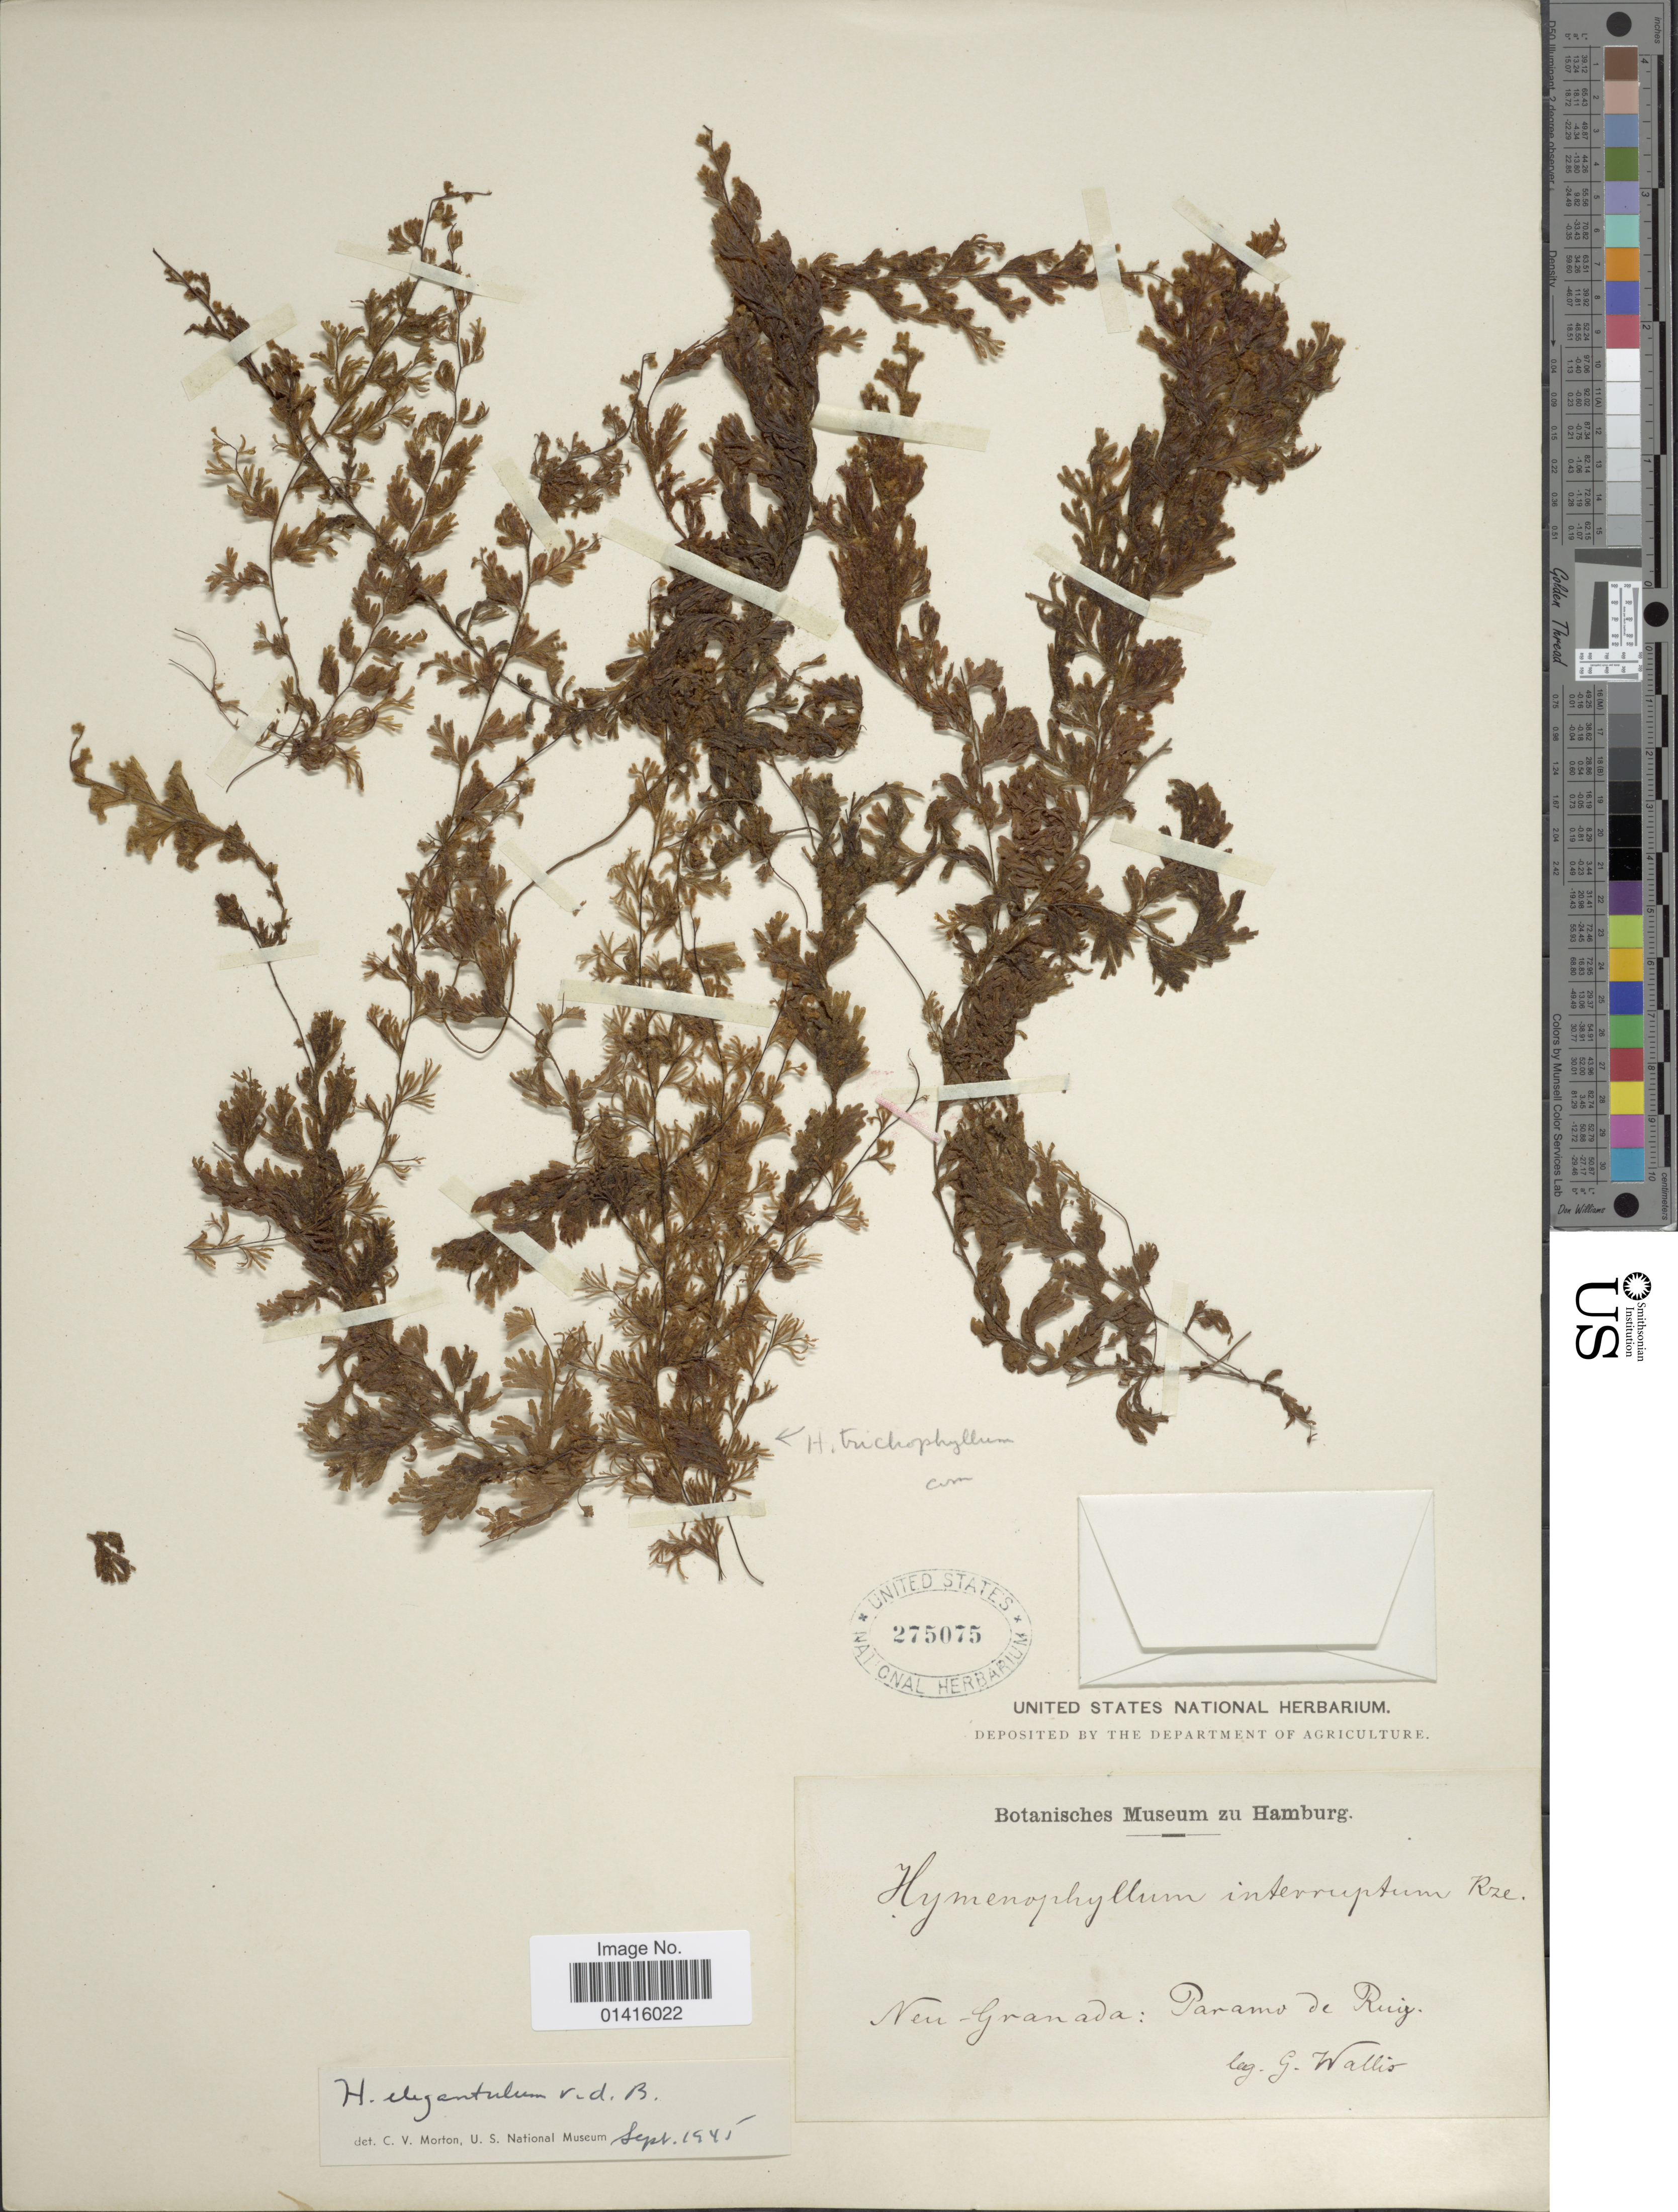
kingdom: Plantae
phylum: Tracheophyta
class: Polypodiopsida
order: Hymenophyllales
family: Hymenophyllaceae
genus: Hymenophyllum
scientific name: Hymenophyllum elegantulum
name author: Bosch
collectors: G. Wallis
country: Nicaragua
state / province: Granada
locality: Neu-Granada: Paramo de Ruiz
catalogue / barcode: US 275075